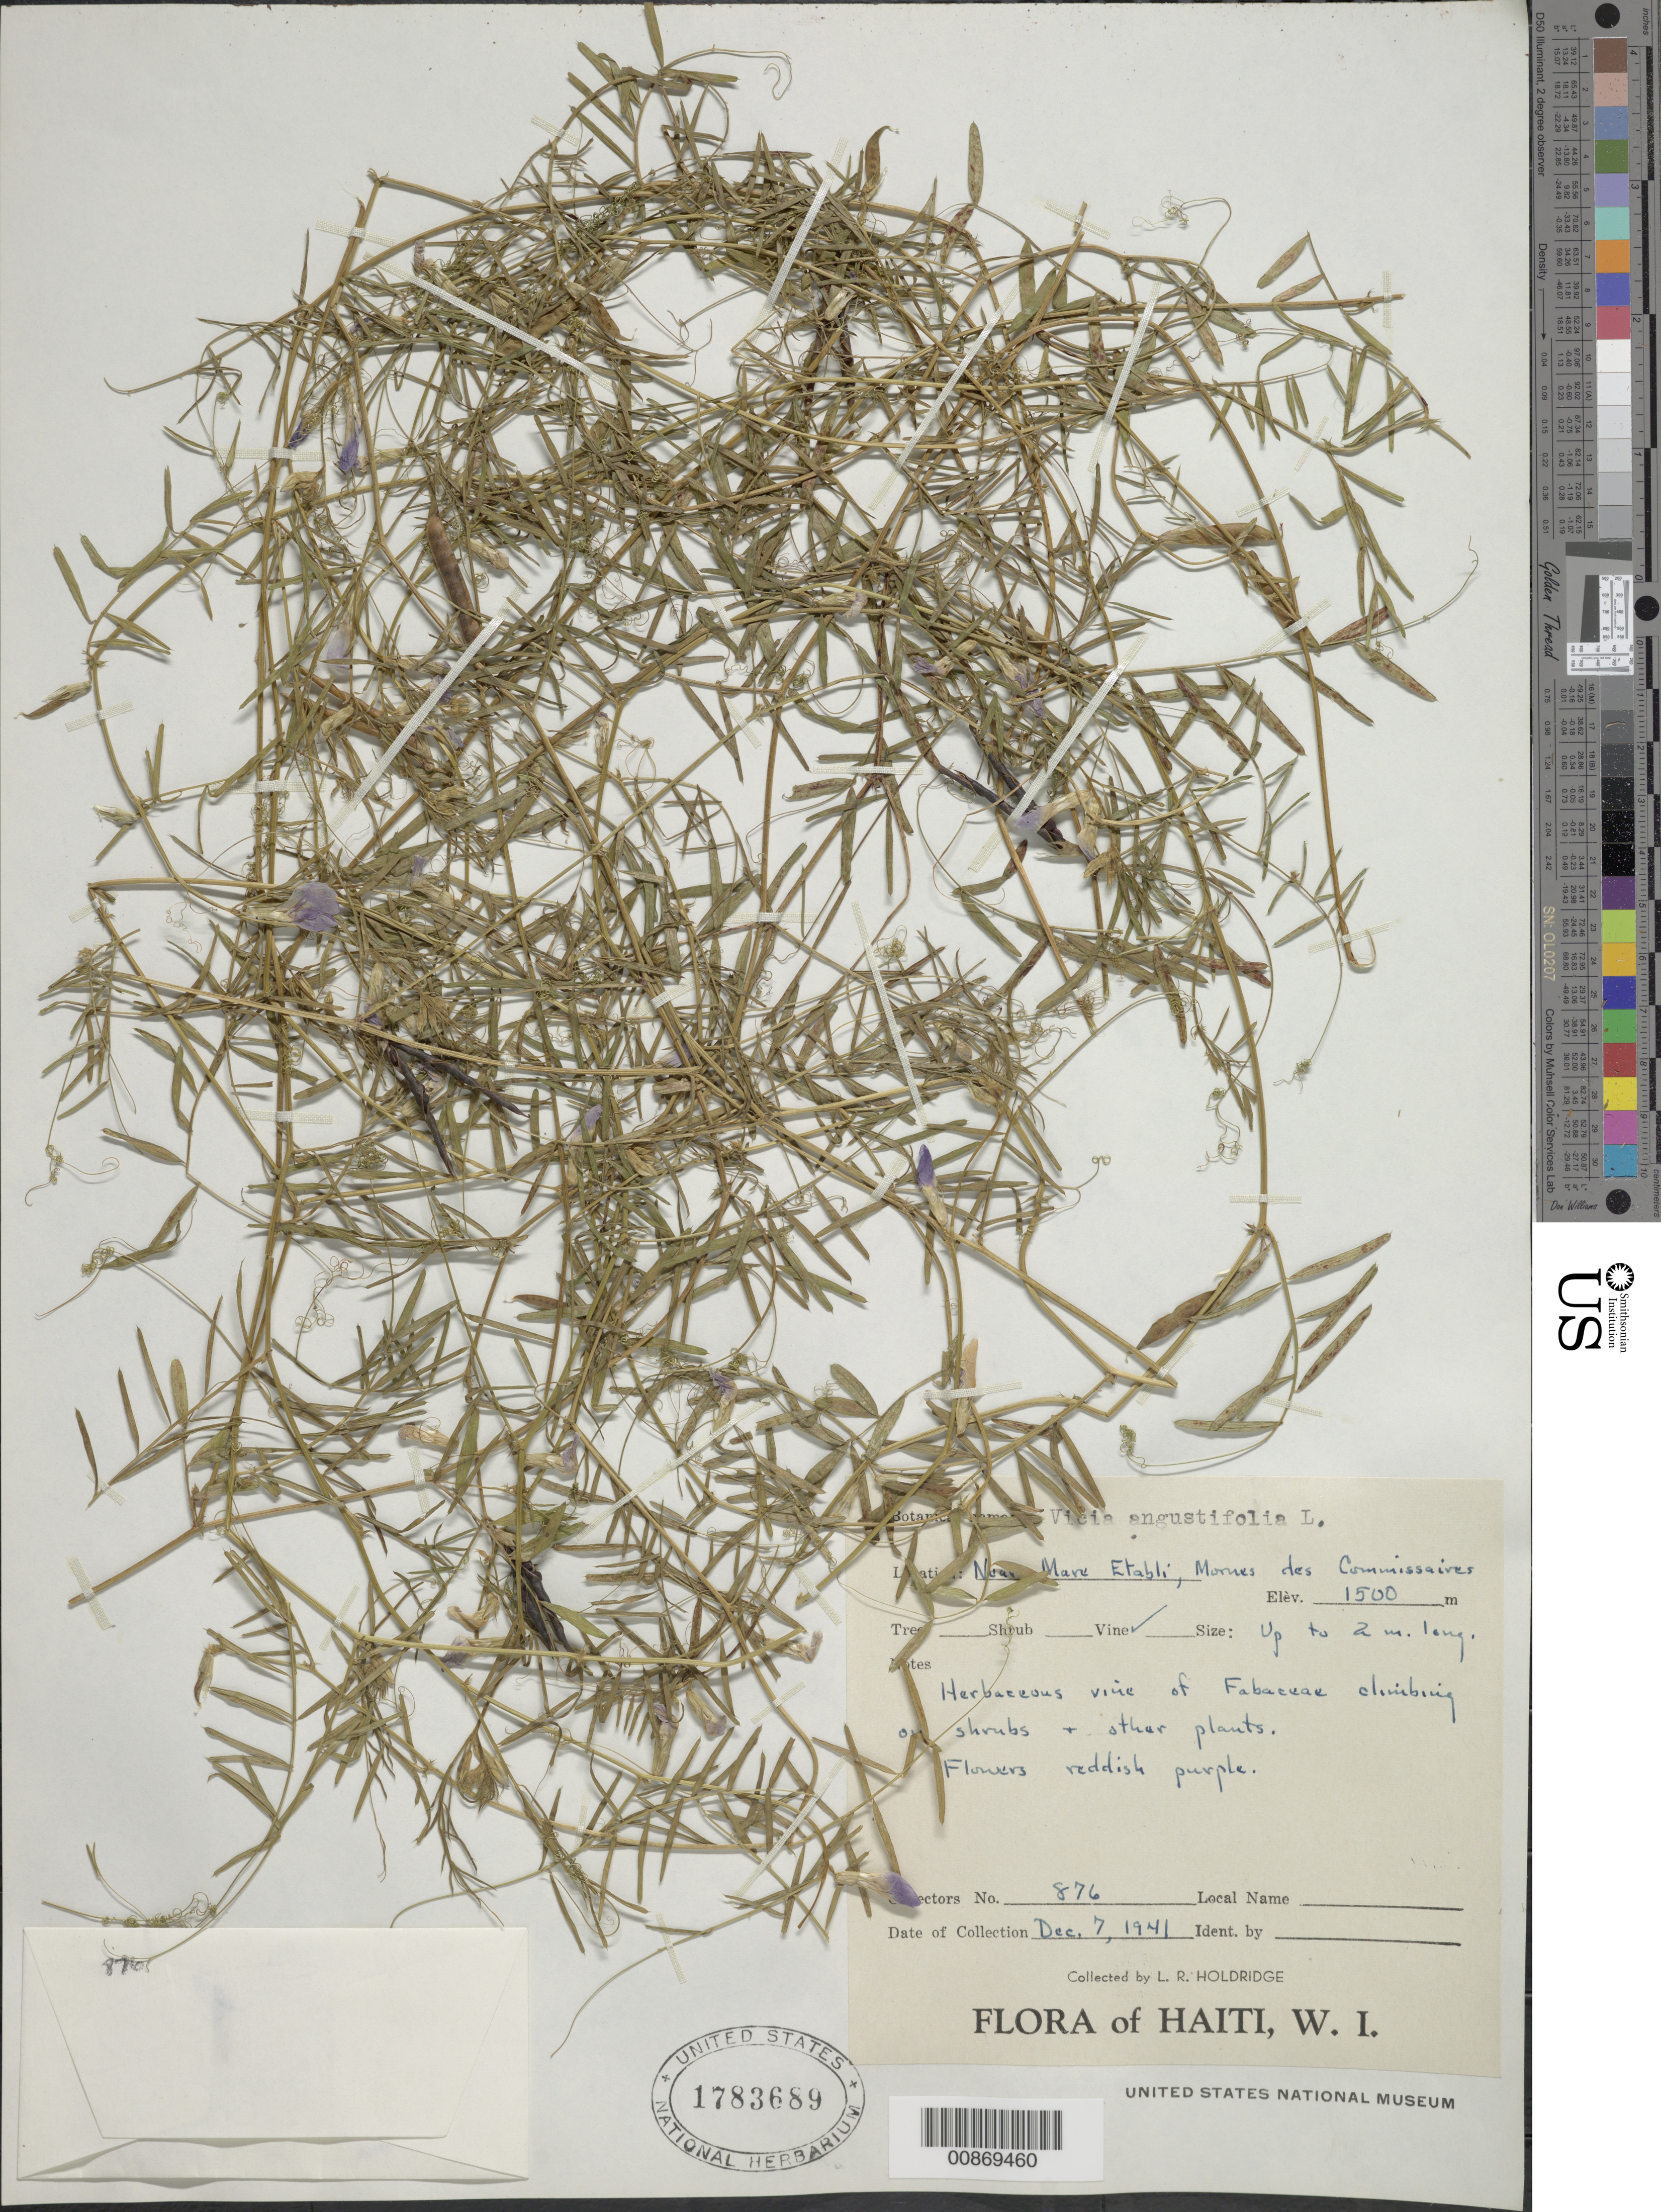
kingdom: Plantae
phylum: Tracheophyta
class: Magnoliopsida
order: Fabales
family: Fabaceae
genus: Vicia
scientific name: Vicia angustifolia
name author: L.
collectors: L. Holdridge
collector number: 876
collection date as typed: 07 Dec 1941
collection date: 1941-12-07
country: Haiti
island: Hispaniola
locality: Near Mare Etabli, Mornes des Commissaires.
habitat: Climbing on shrubs and other plants.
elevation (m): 1500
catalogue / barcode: US 1783689